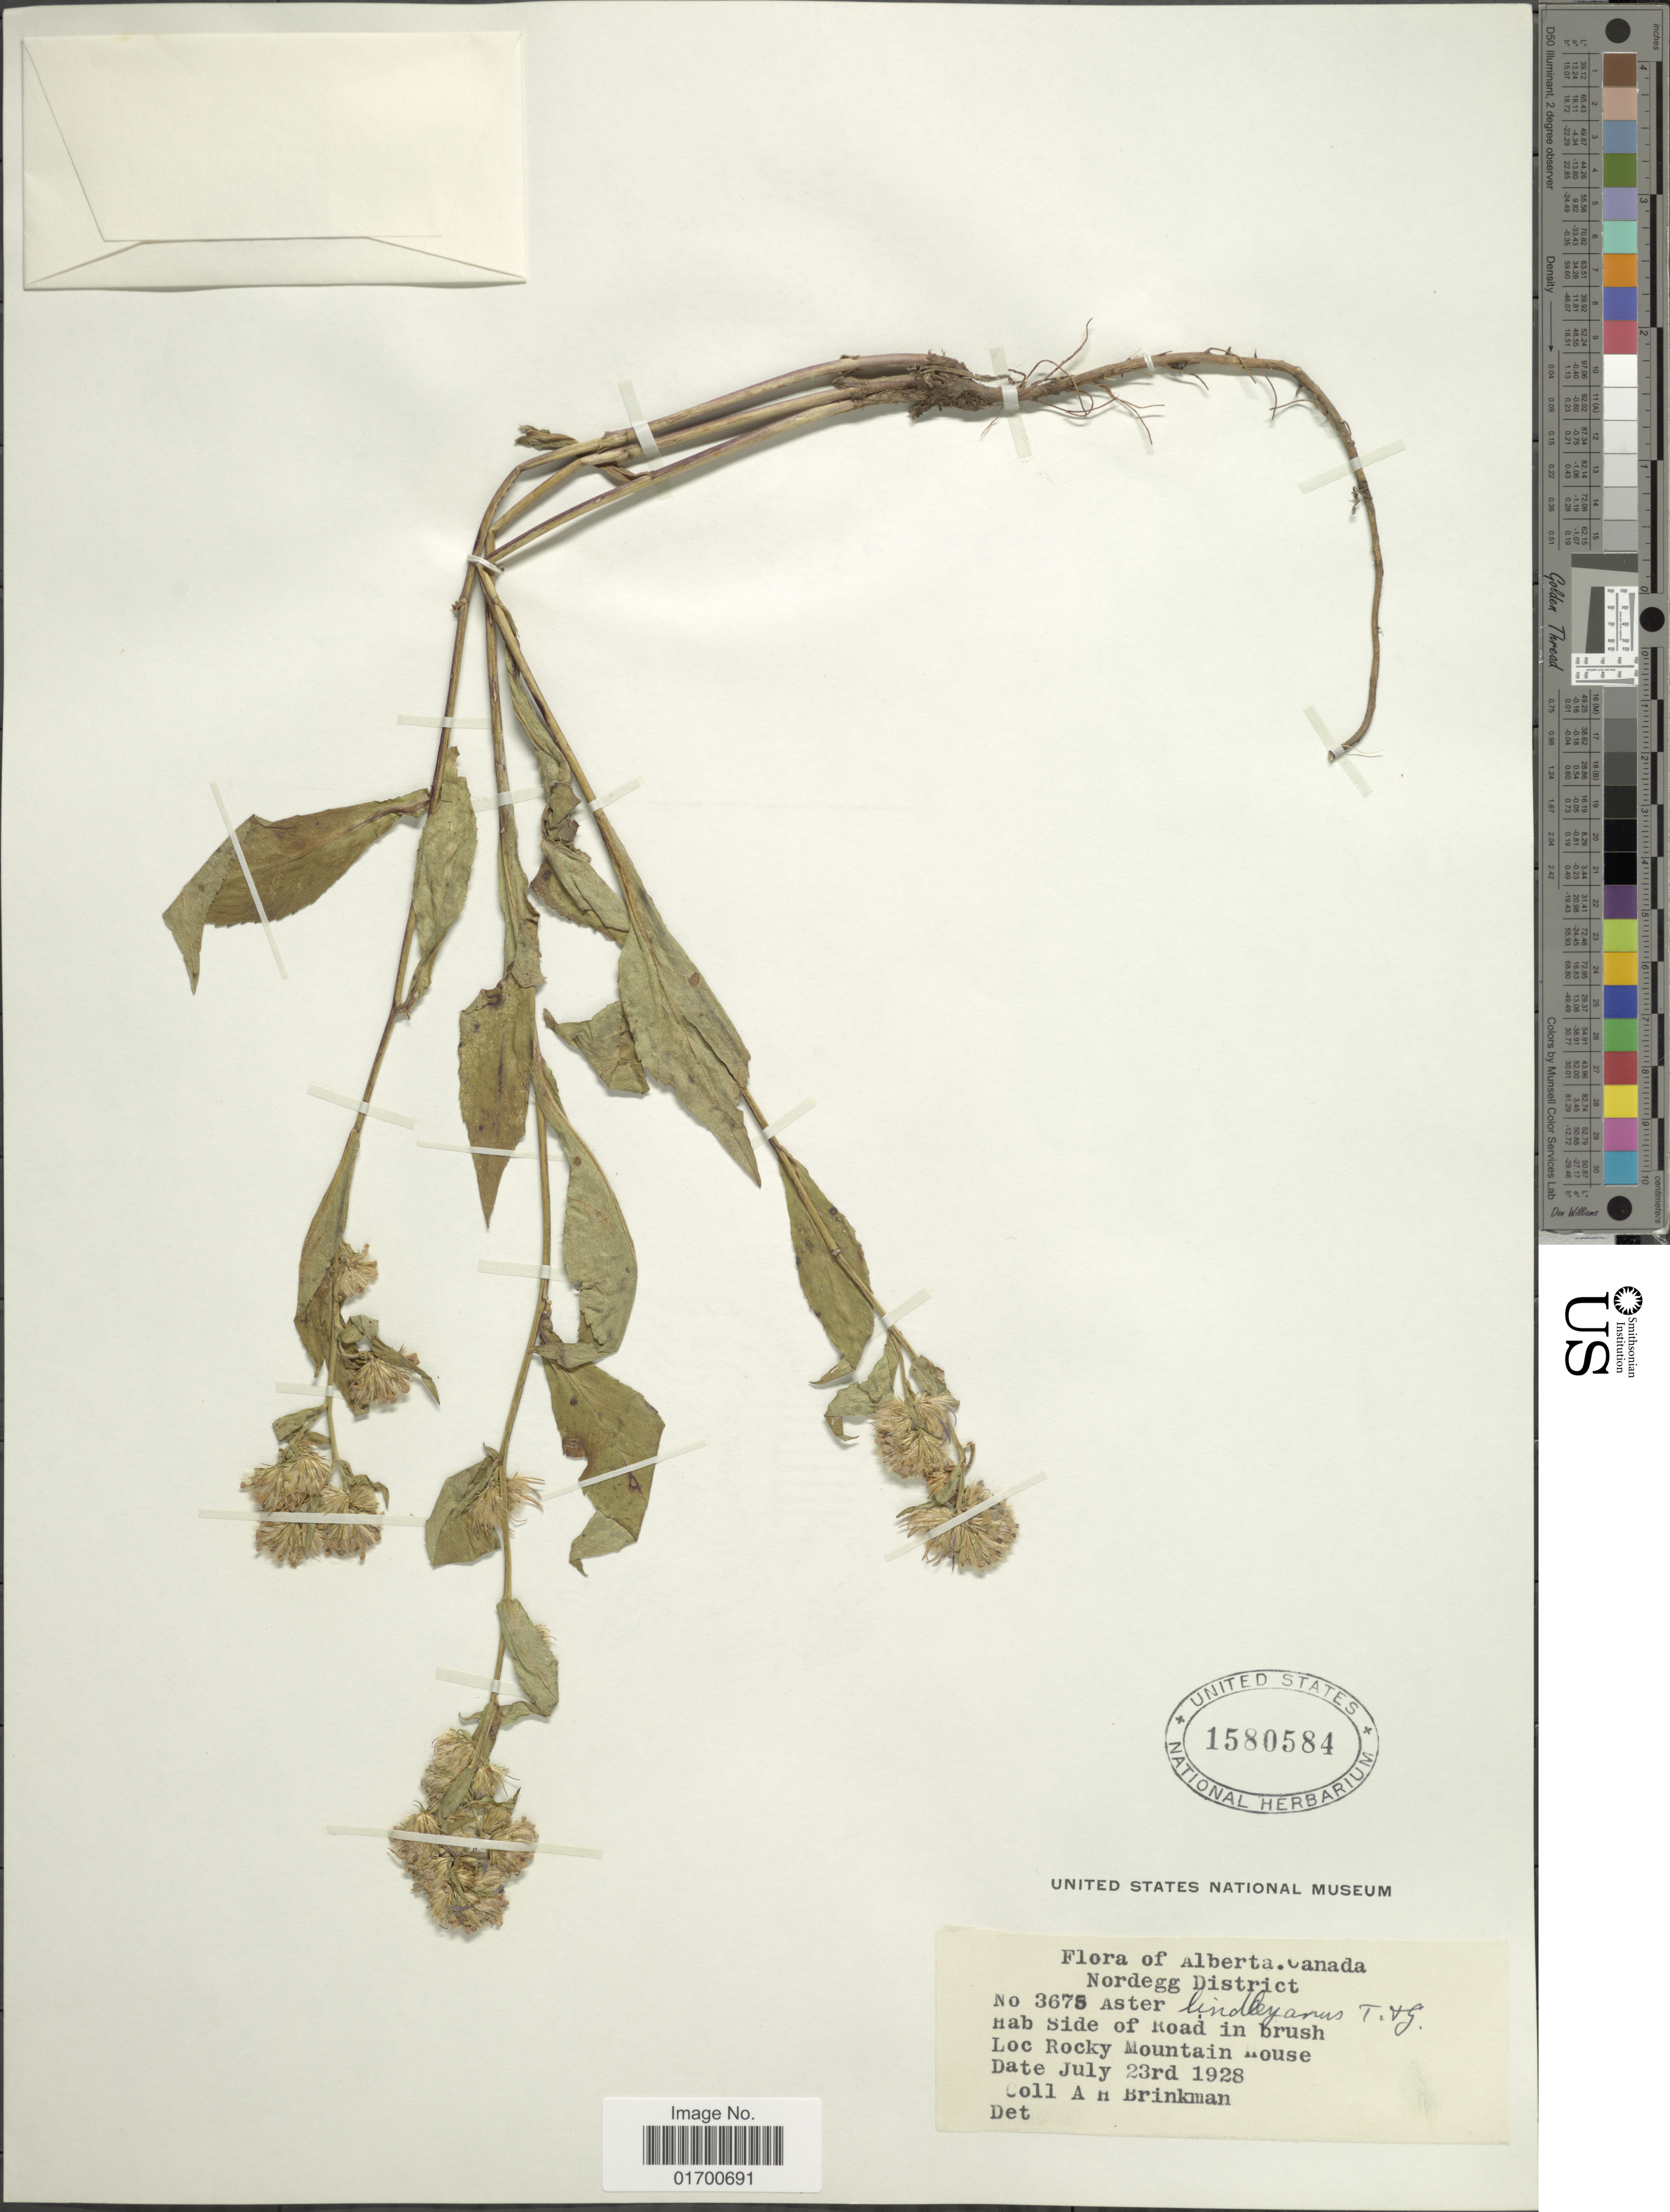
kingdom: Plantae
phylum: Tracheophyta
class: Magnoliopsida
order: Asterales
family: Asteraceae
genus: Symphyotrichum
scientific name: Symphyotrichum ciliolatum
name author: (Lindl.) Á. Löve & D. Löve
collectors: A. Brinkman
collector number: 3678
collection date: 1928-07-23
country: Canada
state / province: Alberta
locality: Nordegg District, Side of Road in brush, Rocky Mountain House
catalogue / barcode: US 1580584